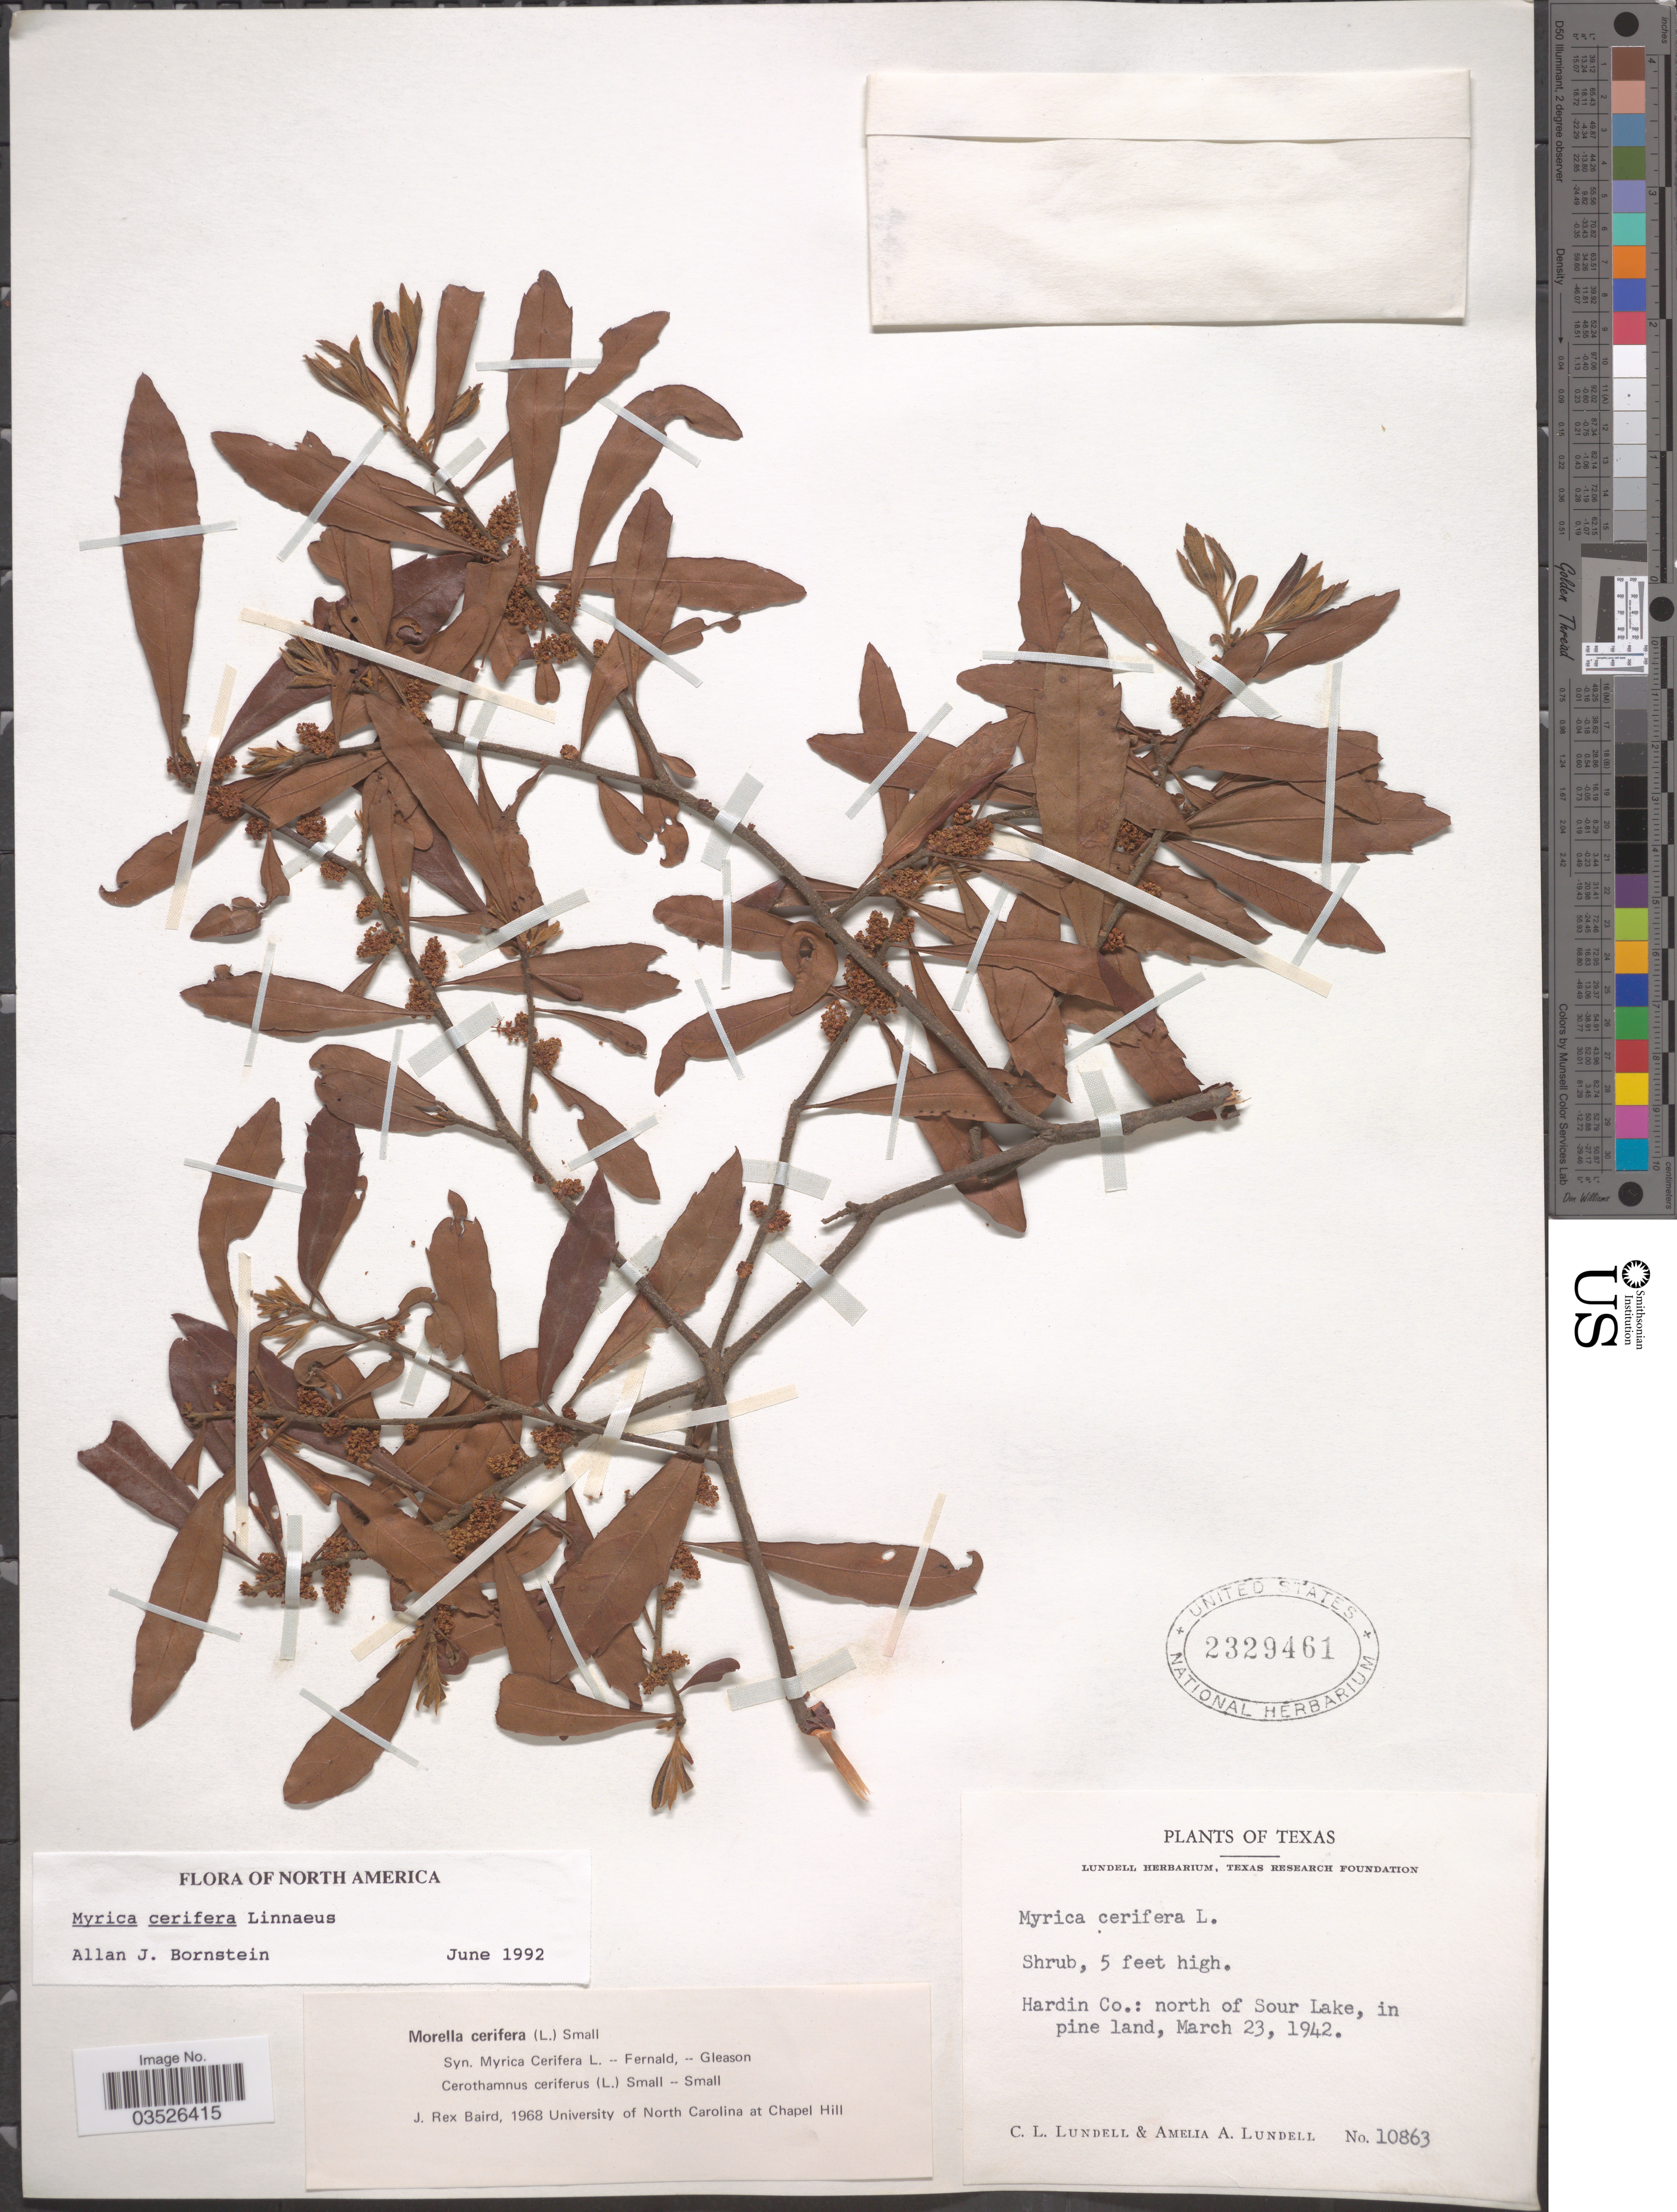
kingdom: Plantae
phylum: Tracheophyta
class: Magnoliopsida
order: Fagales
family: Myricaceae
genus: Morella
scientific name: Morella cerifera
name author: (L.) Small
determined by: Baird, James Rex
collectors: C. L. Lundell & A. A. Lundell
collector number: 10863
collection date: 1942-03-23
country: United States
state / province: Texas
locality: Hardin Co.: north of Sour Lake.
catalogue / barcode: US 2329461